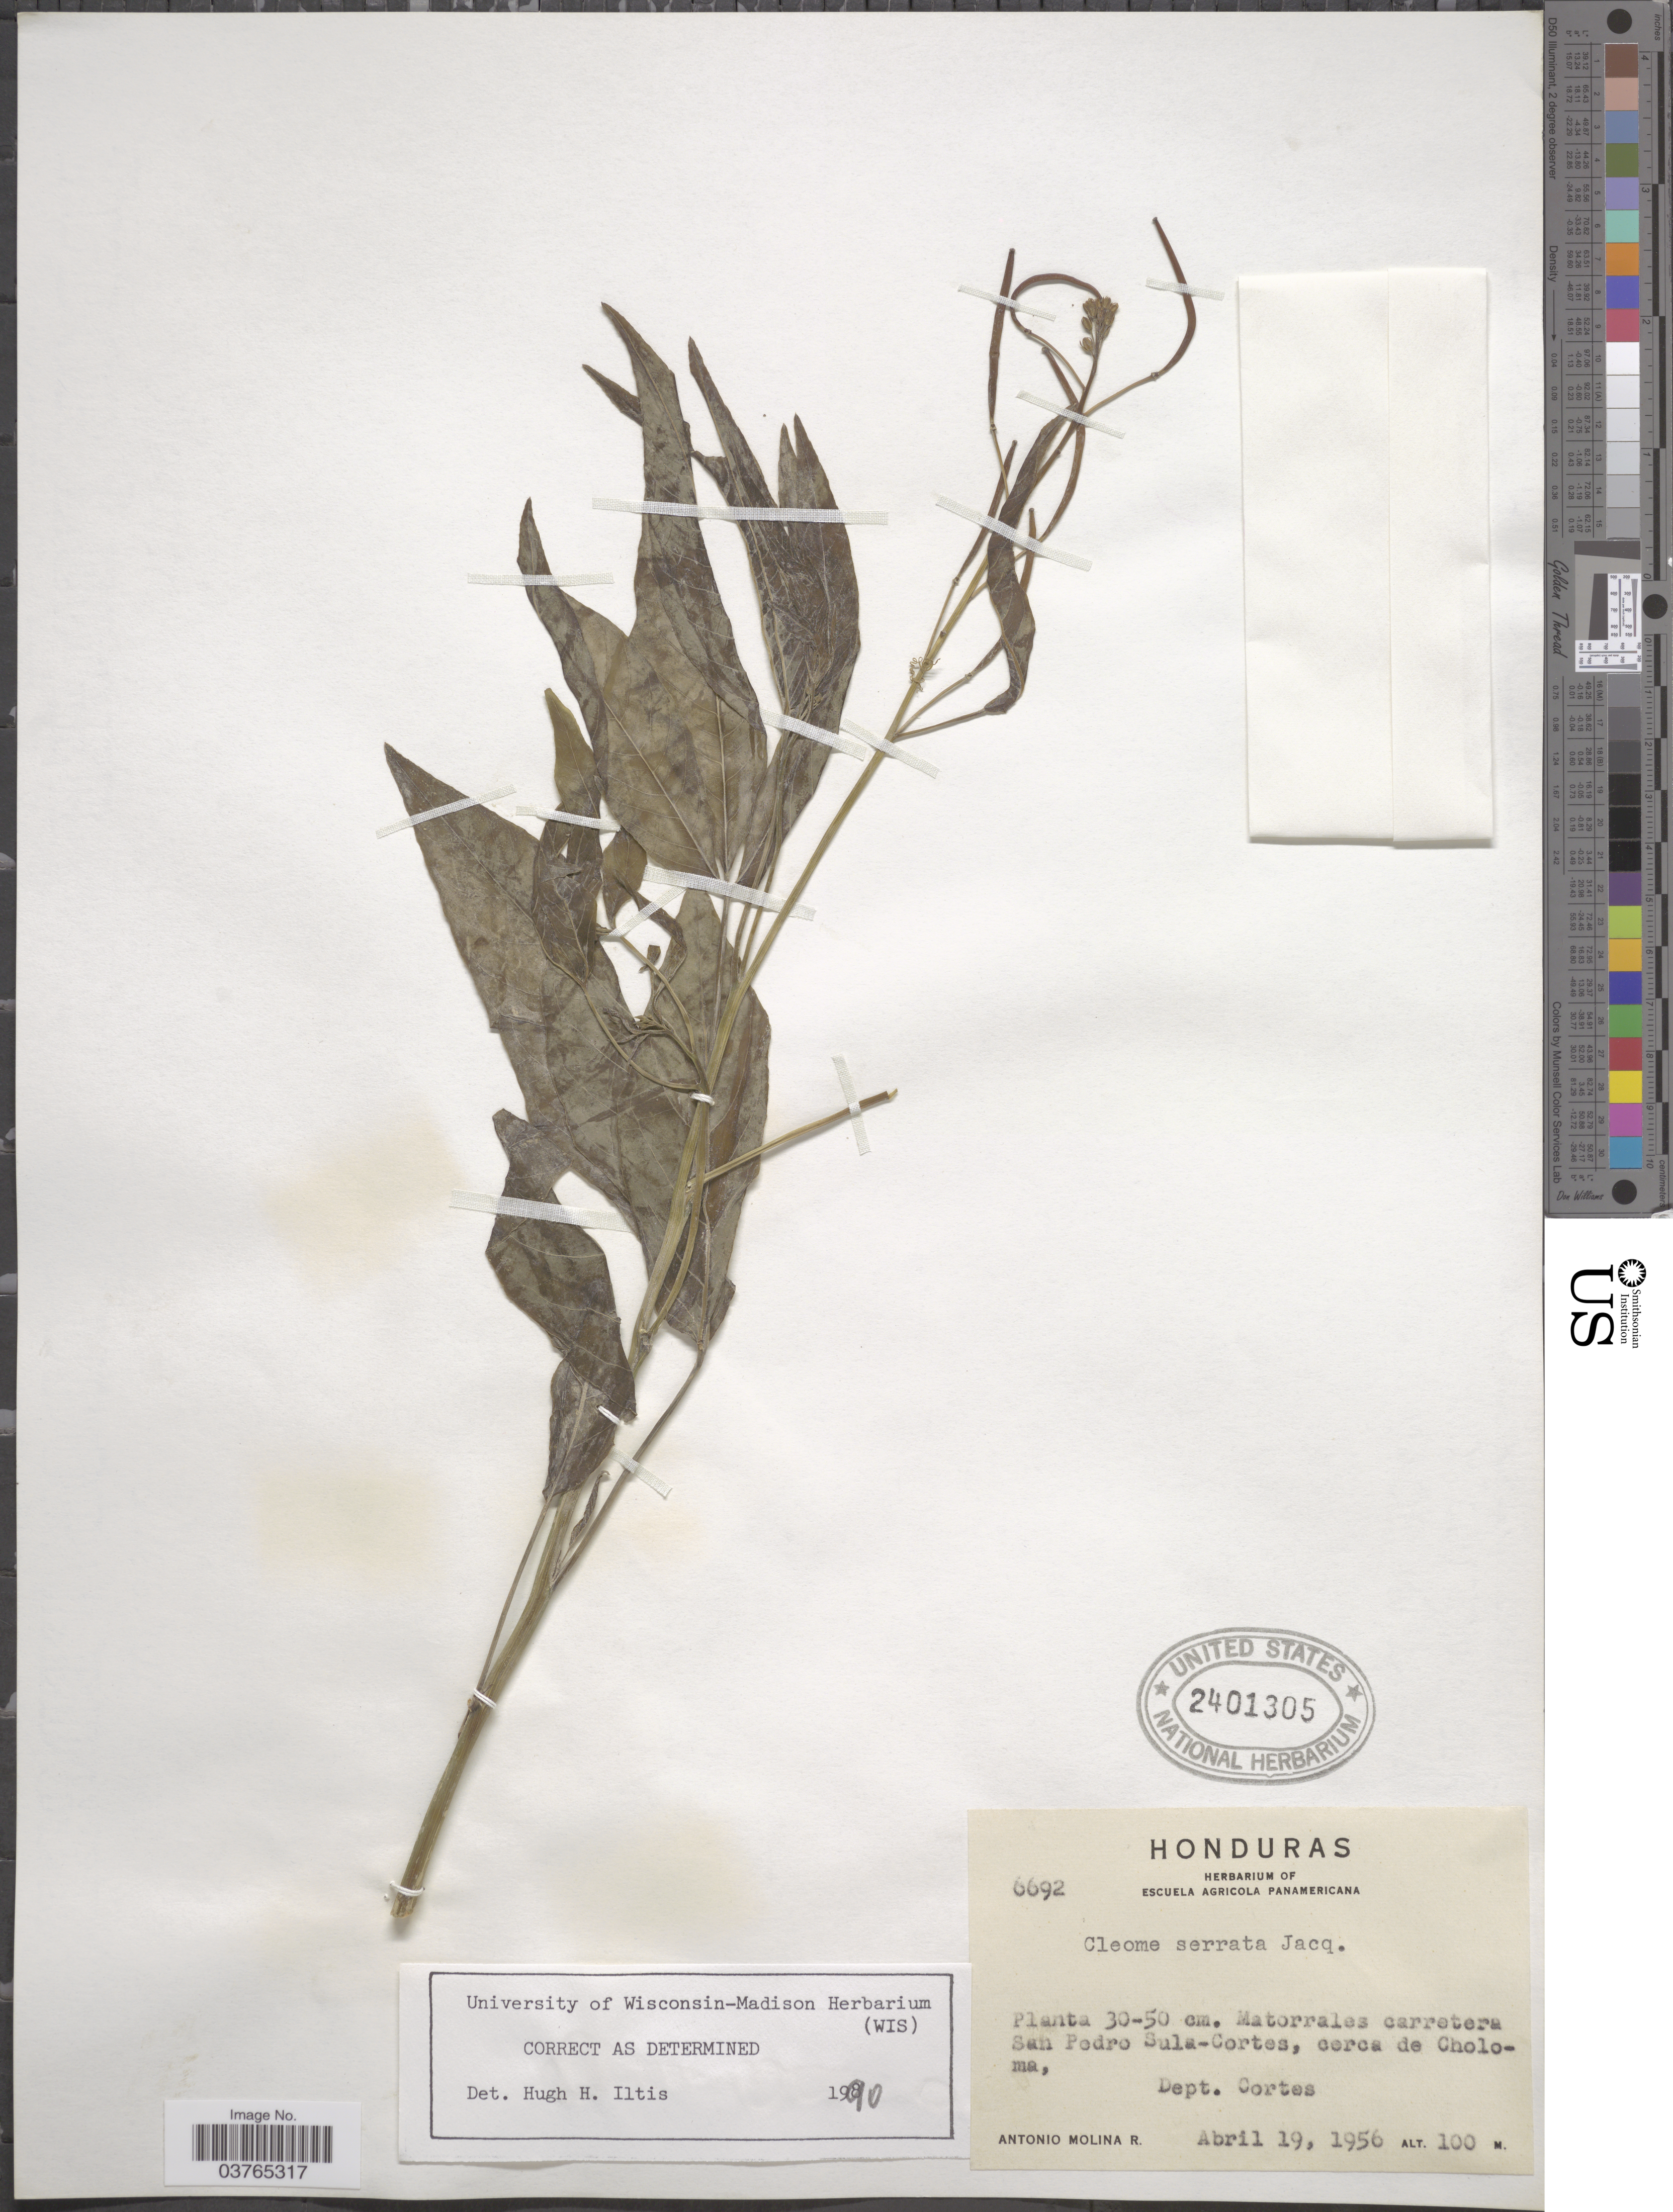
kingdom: Plantae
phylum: Tracheophyta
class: Magnoliopsida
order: Brassicales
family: Cleomaceae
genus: Cleoserrata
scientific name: Cleoserrata serrata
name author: (Jacq.) Iltis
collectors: A. Molina R.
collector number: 6692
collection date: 1956-04-19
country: Honduras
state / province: Cortes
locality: Matorrales carretera San Pedro Sula-Cortes, cerca de Choloma, Dept. Cortes.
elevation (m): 100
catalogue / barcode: US 2401305